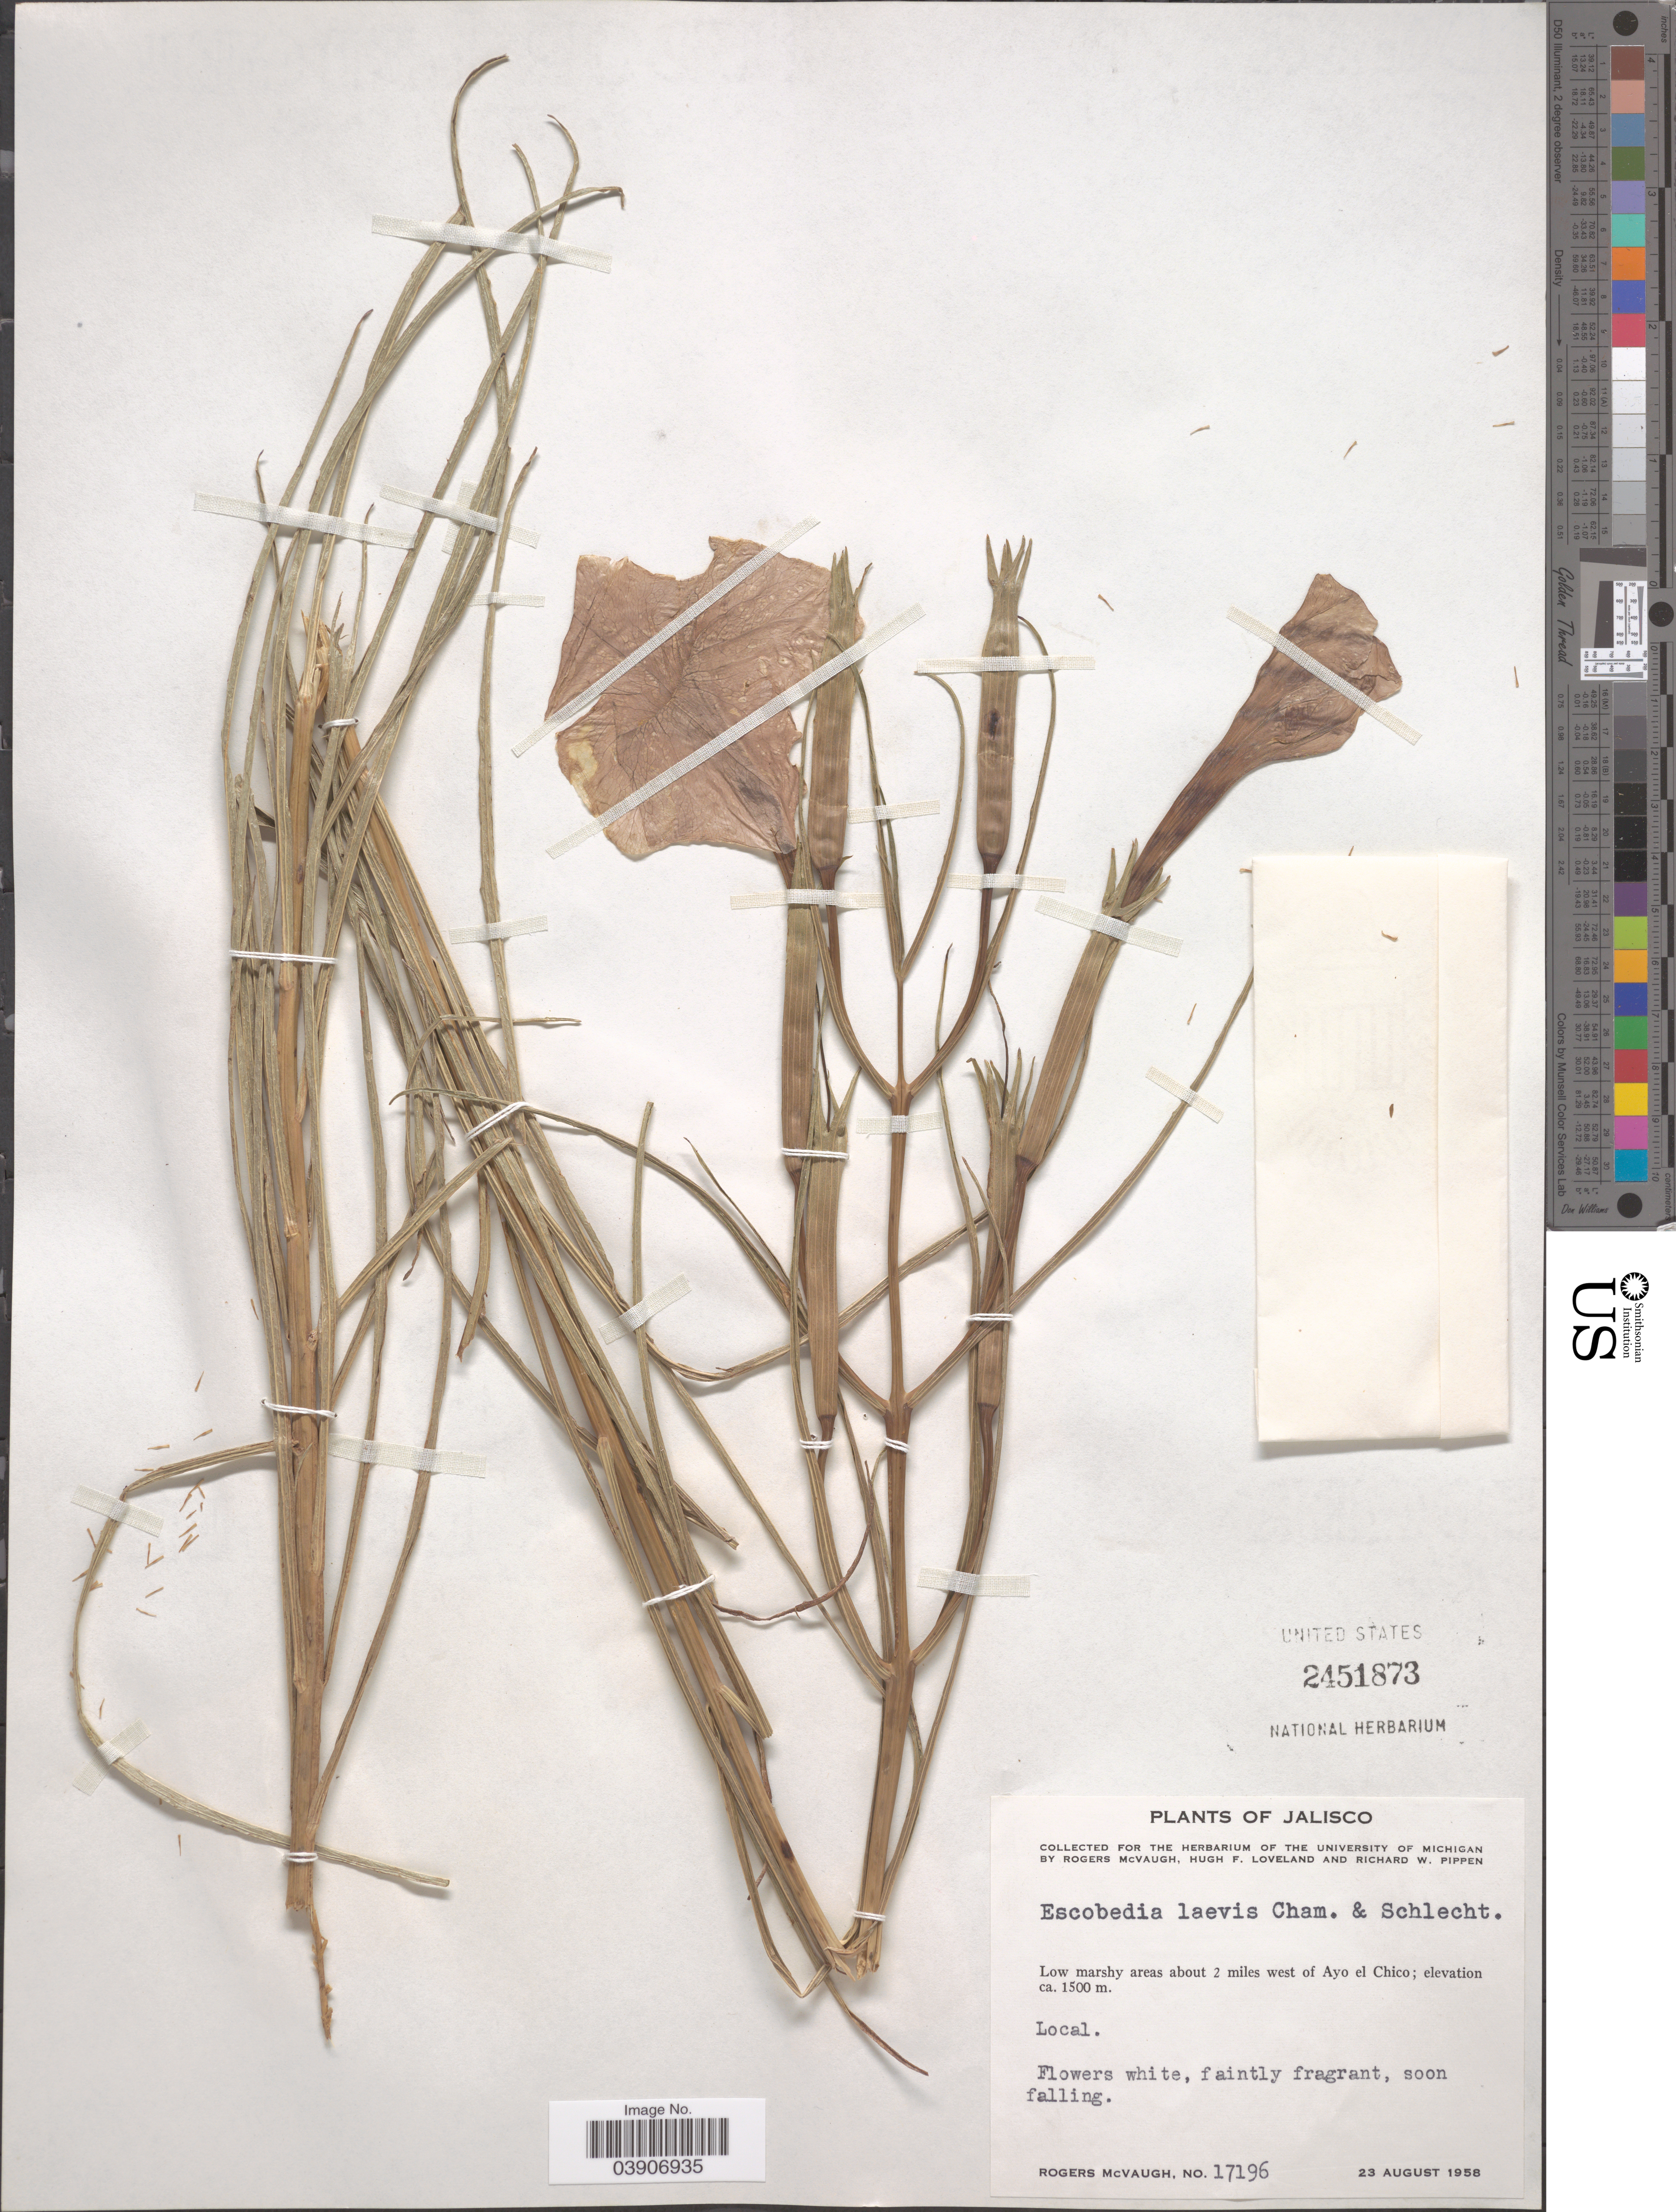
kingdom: Plantae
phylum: Tracheophyta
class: Magnoliopsida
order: Lamiales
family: Orobanchaceae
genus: Escobedia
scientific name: Escobedia laevis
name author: Schltdl. & Cham.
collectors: R. McVaugh, H. Loveland & R. W. Pippen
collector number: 17196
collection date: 1958-08-23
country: Mexico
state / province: Jalisco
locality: Low marshy areas about 2 miles west of Ayo el Chico.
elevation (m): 1500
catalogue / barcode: US 2451873